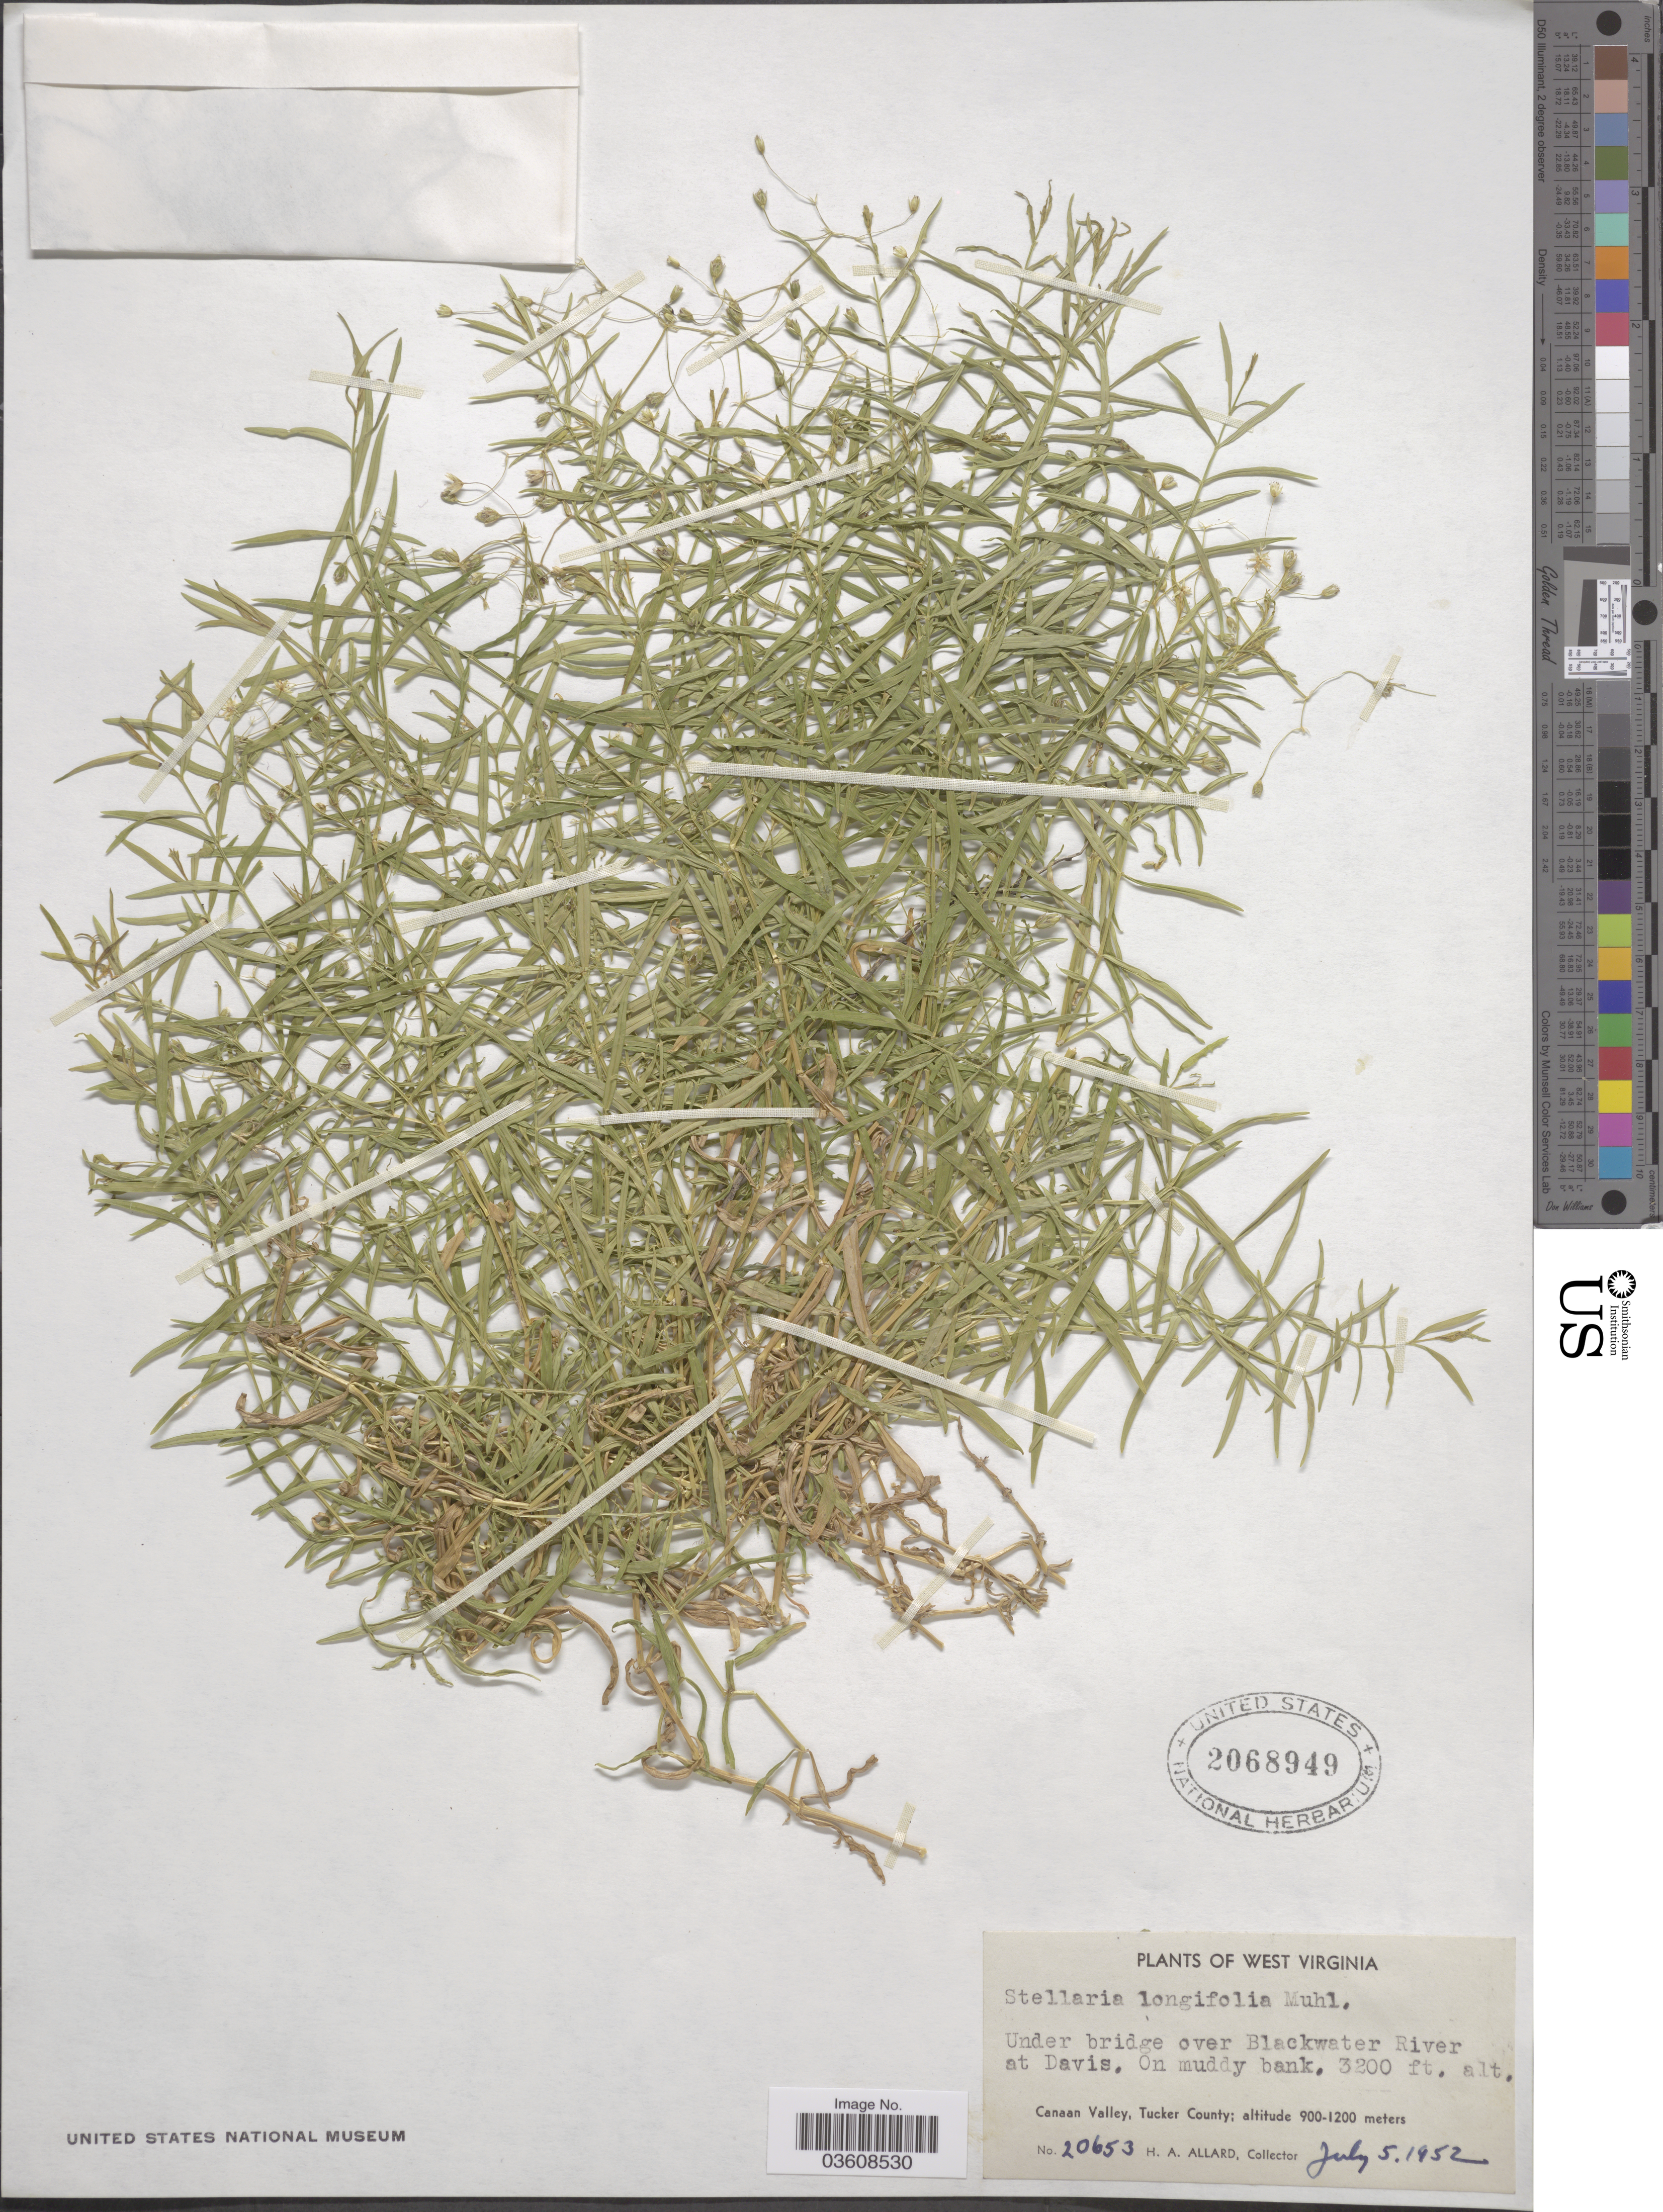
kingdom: Plantae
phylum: Tracheophyta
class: Magnoliopsida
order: Caryophyllales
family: Caryophyllaceae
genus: Stellaria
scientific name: Stellaria longifolia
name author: Muhl. ex Willd.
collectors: H. A. Allard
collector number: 20653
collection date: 1952-07-05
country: United States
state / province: West Virginia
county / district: Tucker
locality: Under bridge over Blackwater River at Davis. Canaan Valley, Tucker County.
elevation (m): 975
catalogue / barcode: US 2068949